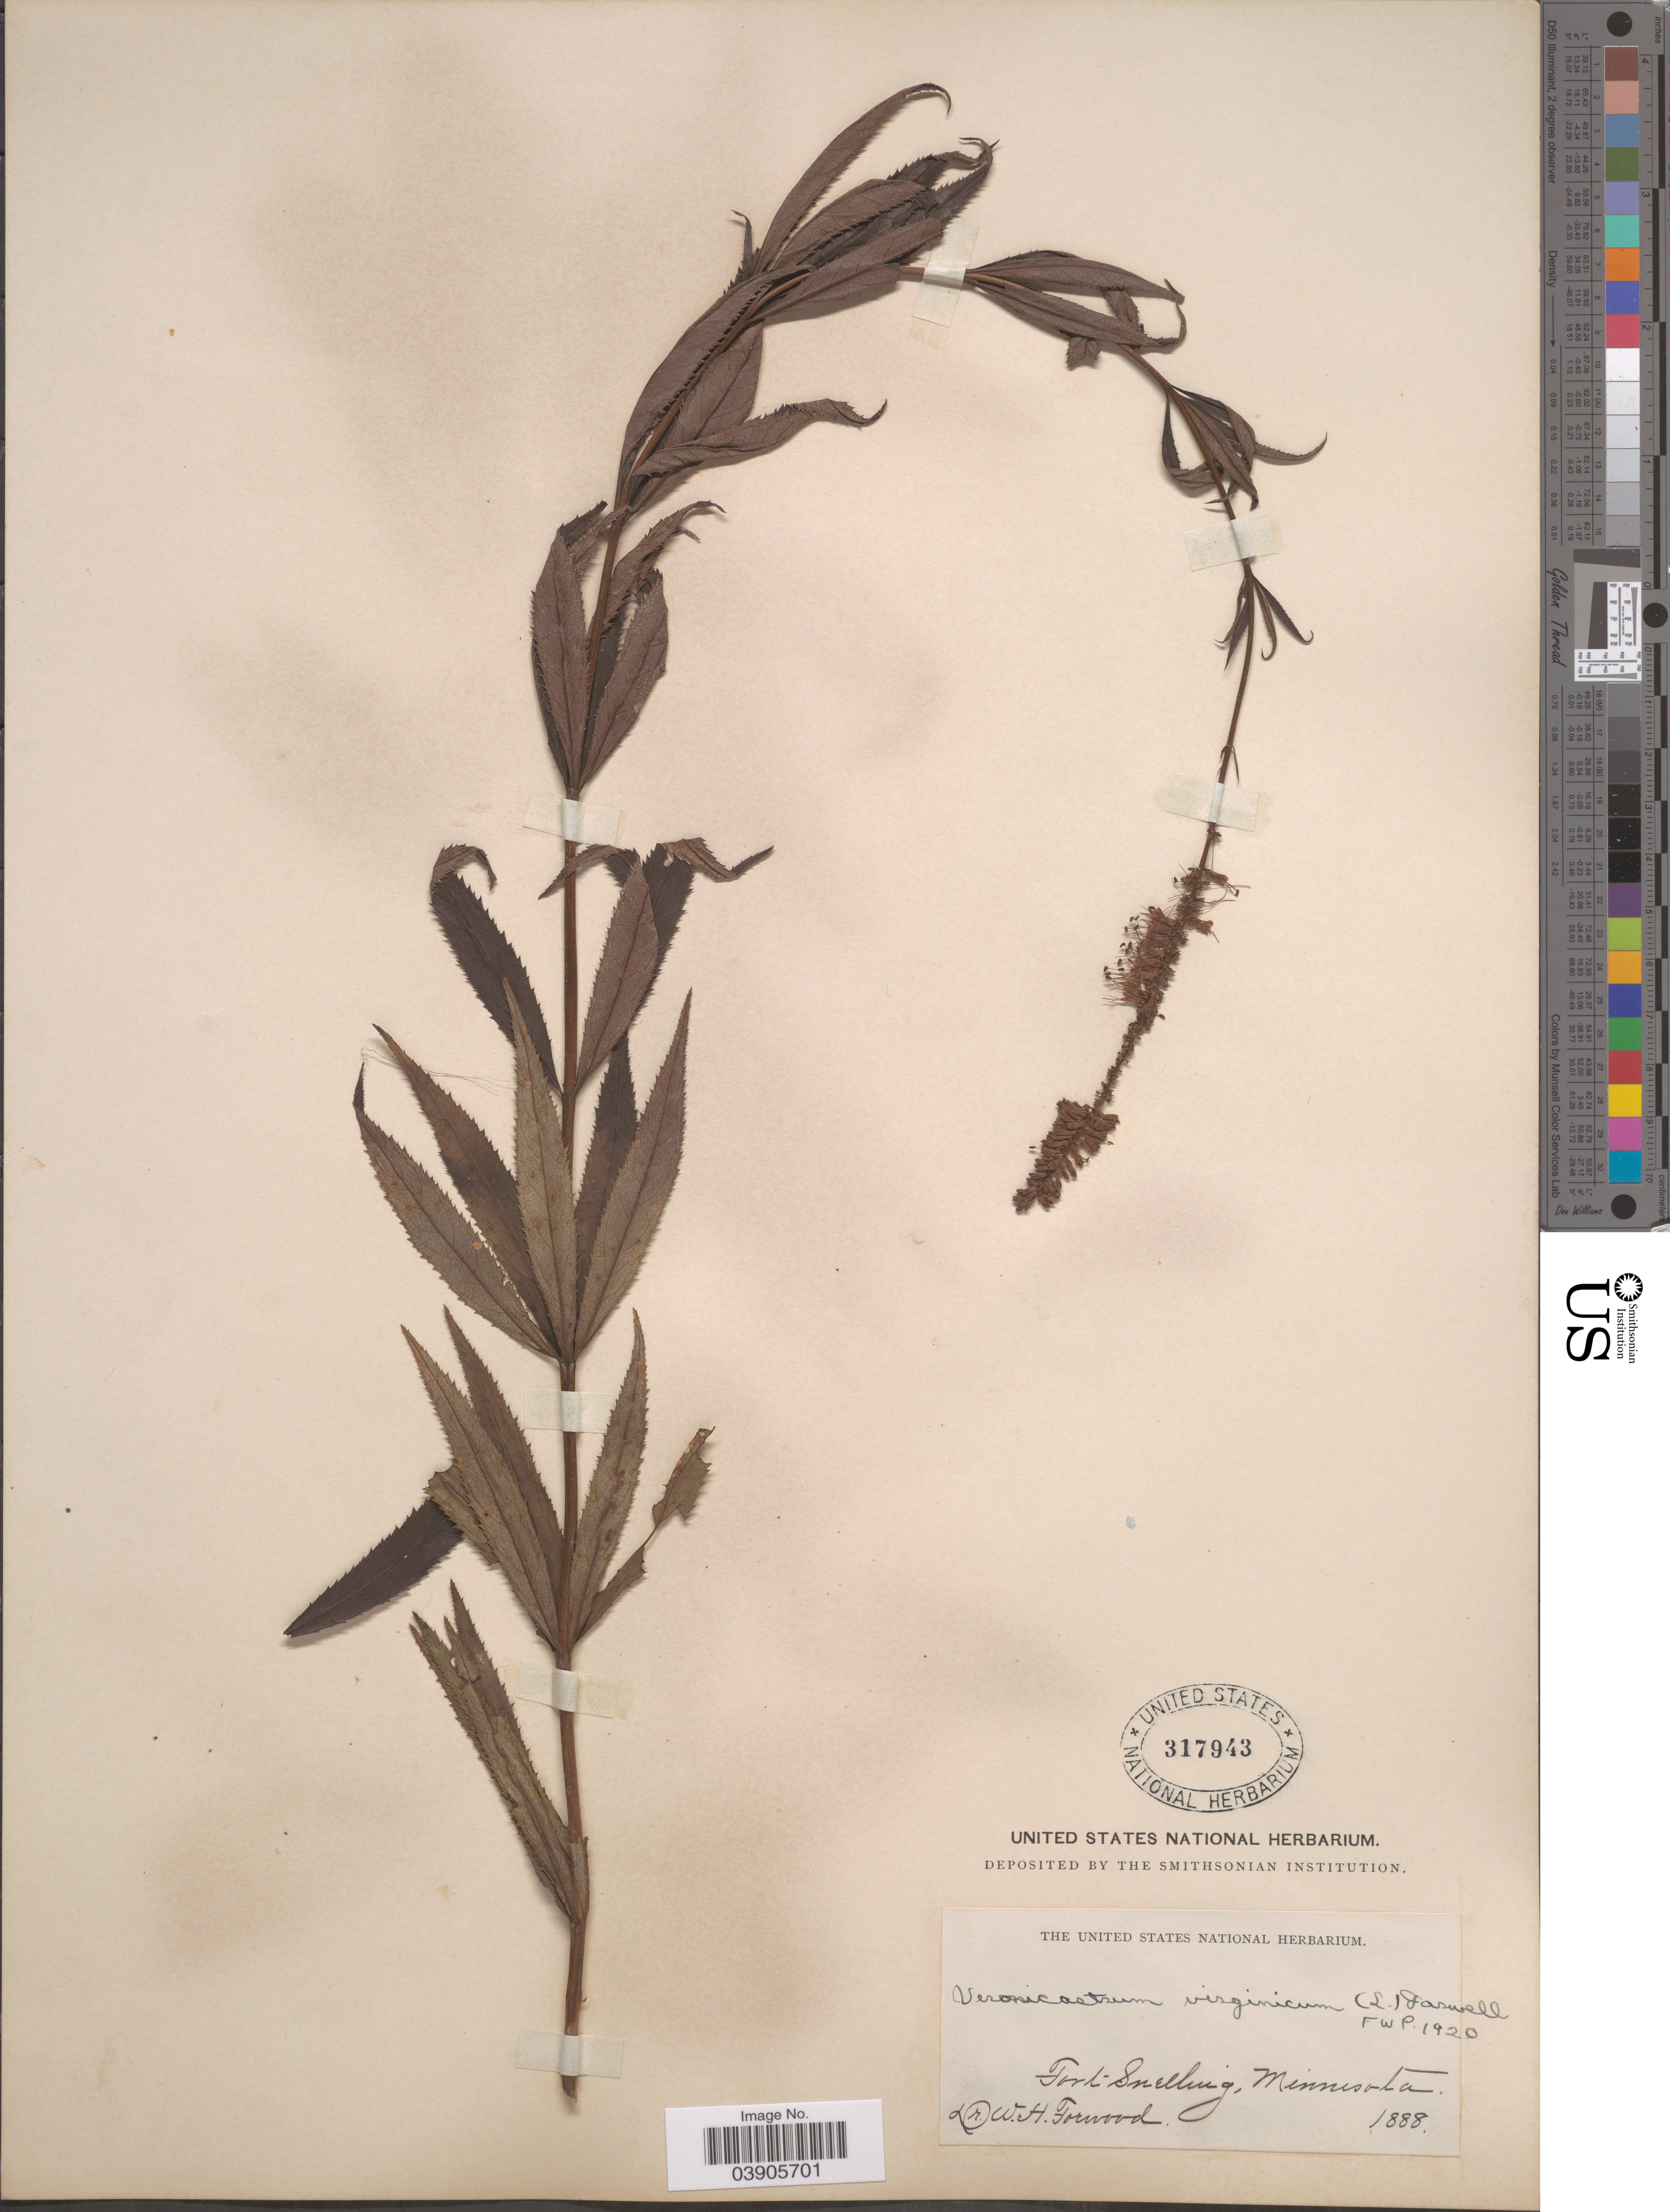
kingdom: Plantae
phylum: Tracheophyta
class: Magnoliopsida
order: Lamiales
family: Plantaginaceae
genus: Veronicastrum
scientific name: Veronicastrum virginicum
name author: (L.) Farw.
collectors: W. Forwood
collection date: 1888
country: United States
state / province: Minnesota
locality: Fort Snelling.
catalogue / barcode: US 317943